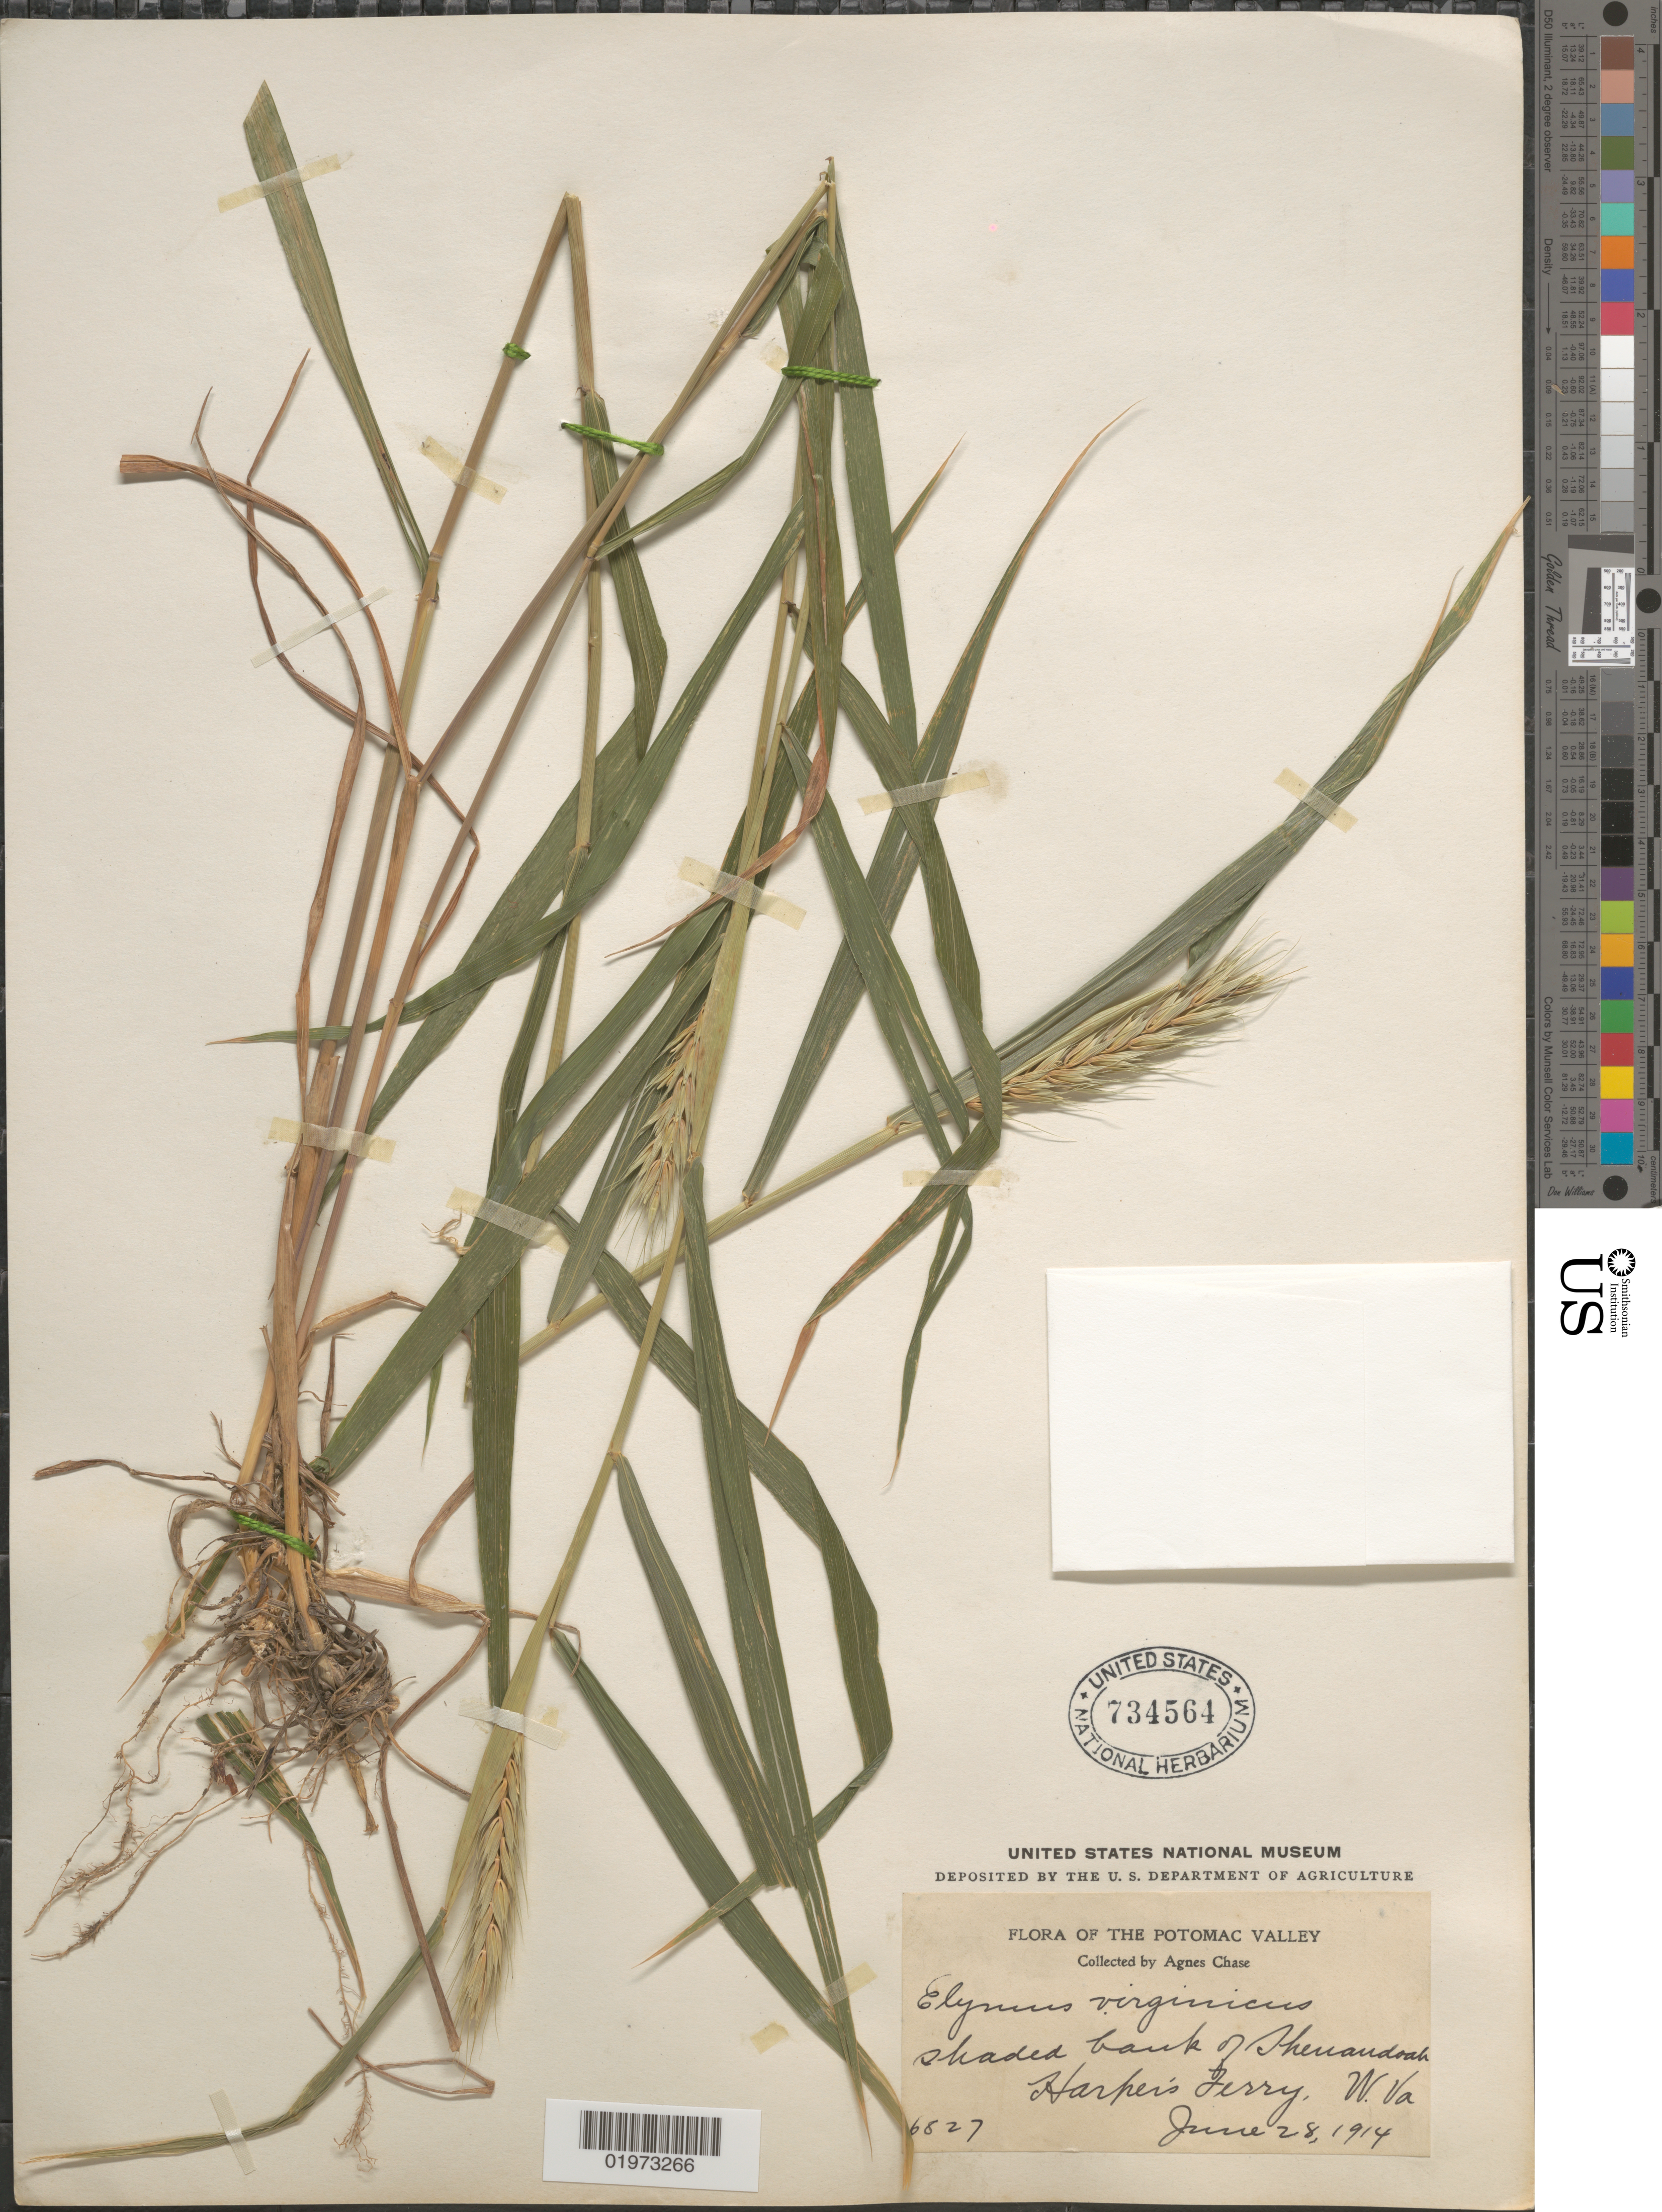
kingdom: Plantae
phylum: Tracheophyta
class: Liliopsida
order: Poales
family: Poaceae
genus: Elymus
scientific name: Elymus virginicus var. virginicus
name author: L.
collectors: A. Chase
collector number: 6827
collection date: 1914-06-28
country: United States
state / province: West Virginia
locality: The Potomac Valley. Shaded bank of Shenandoah. Harper's Ferry.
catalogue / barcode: US 734564